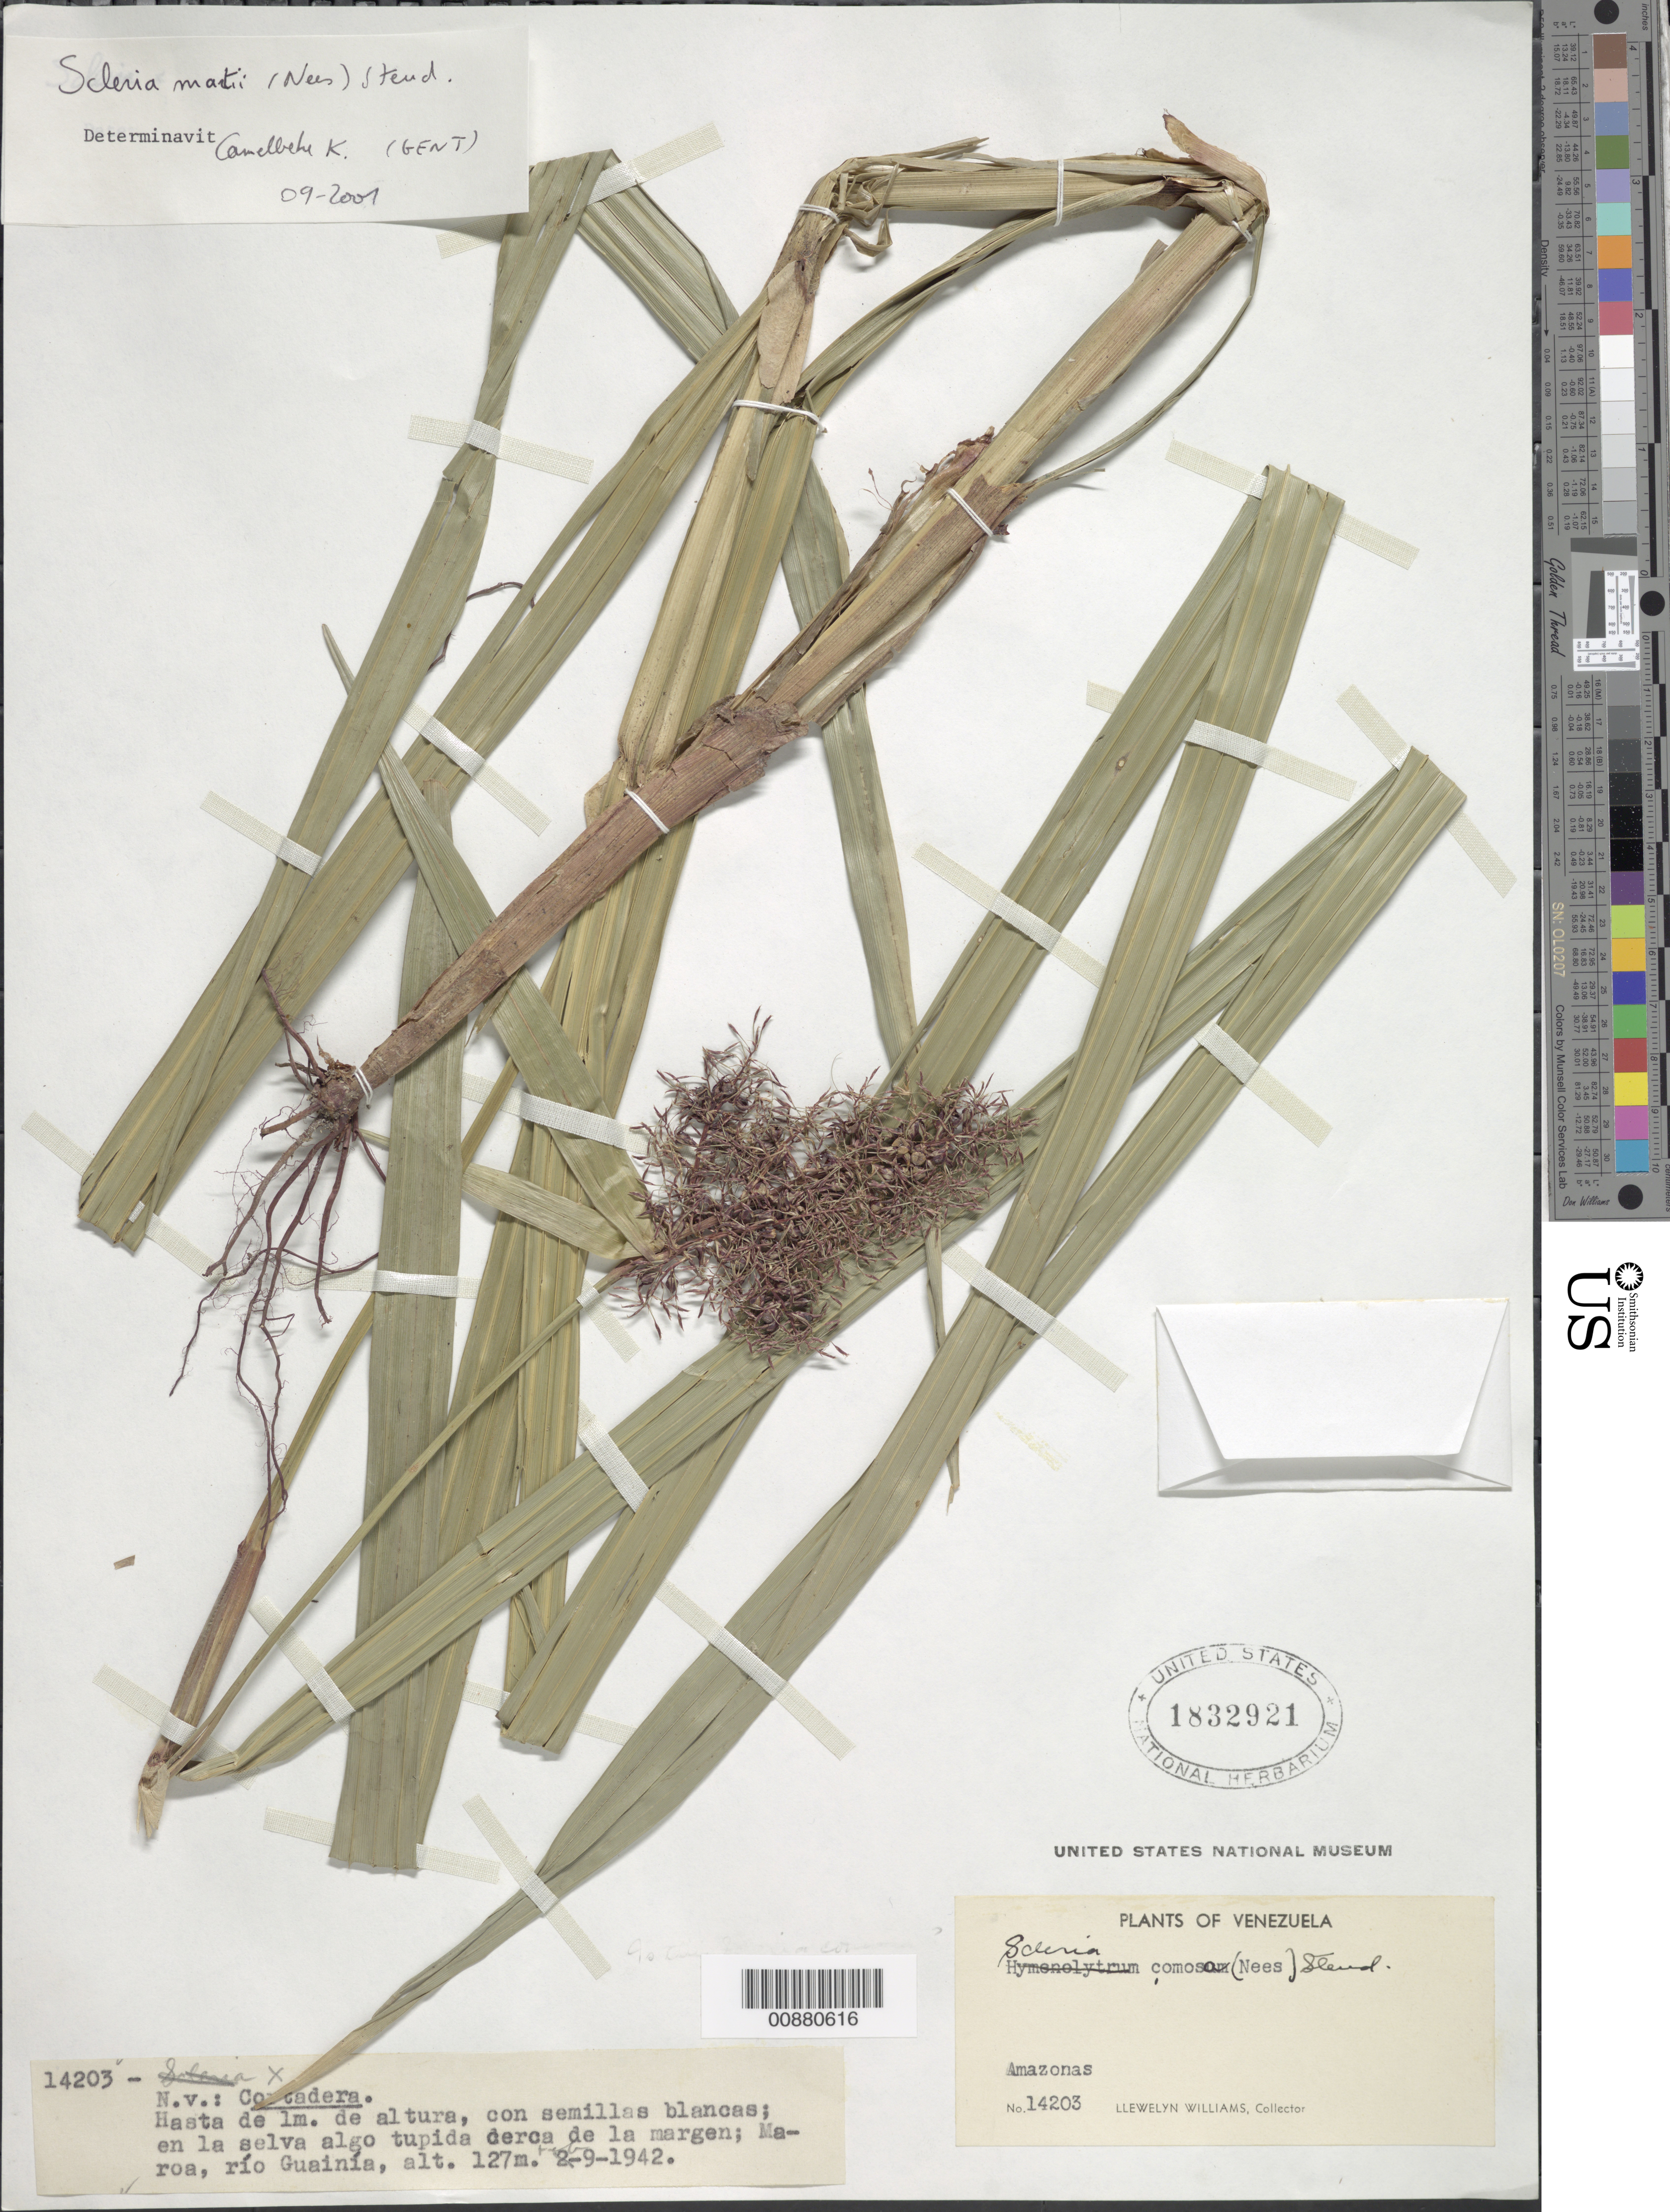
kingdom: Plantae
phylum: Tracheophyta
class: Liliopsida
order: Poales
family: Cyperaceae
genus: Scleria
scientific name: Scleria cyperinoides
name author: C.B. Clarke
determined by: Strong, Mark T., (BOT), Smithsonian Institution - National Museum of Natural History (UNITED STATES)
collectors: Ll. Williams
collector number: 14203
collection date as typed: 9-Feb-42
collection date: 1942-02-09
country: Venezuela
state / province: Amazonas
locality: Maroa, Río Guainía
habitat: Selva algo tupida cerca de la margen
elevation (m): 127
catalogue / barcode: US 1832921